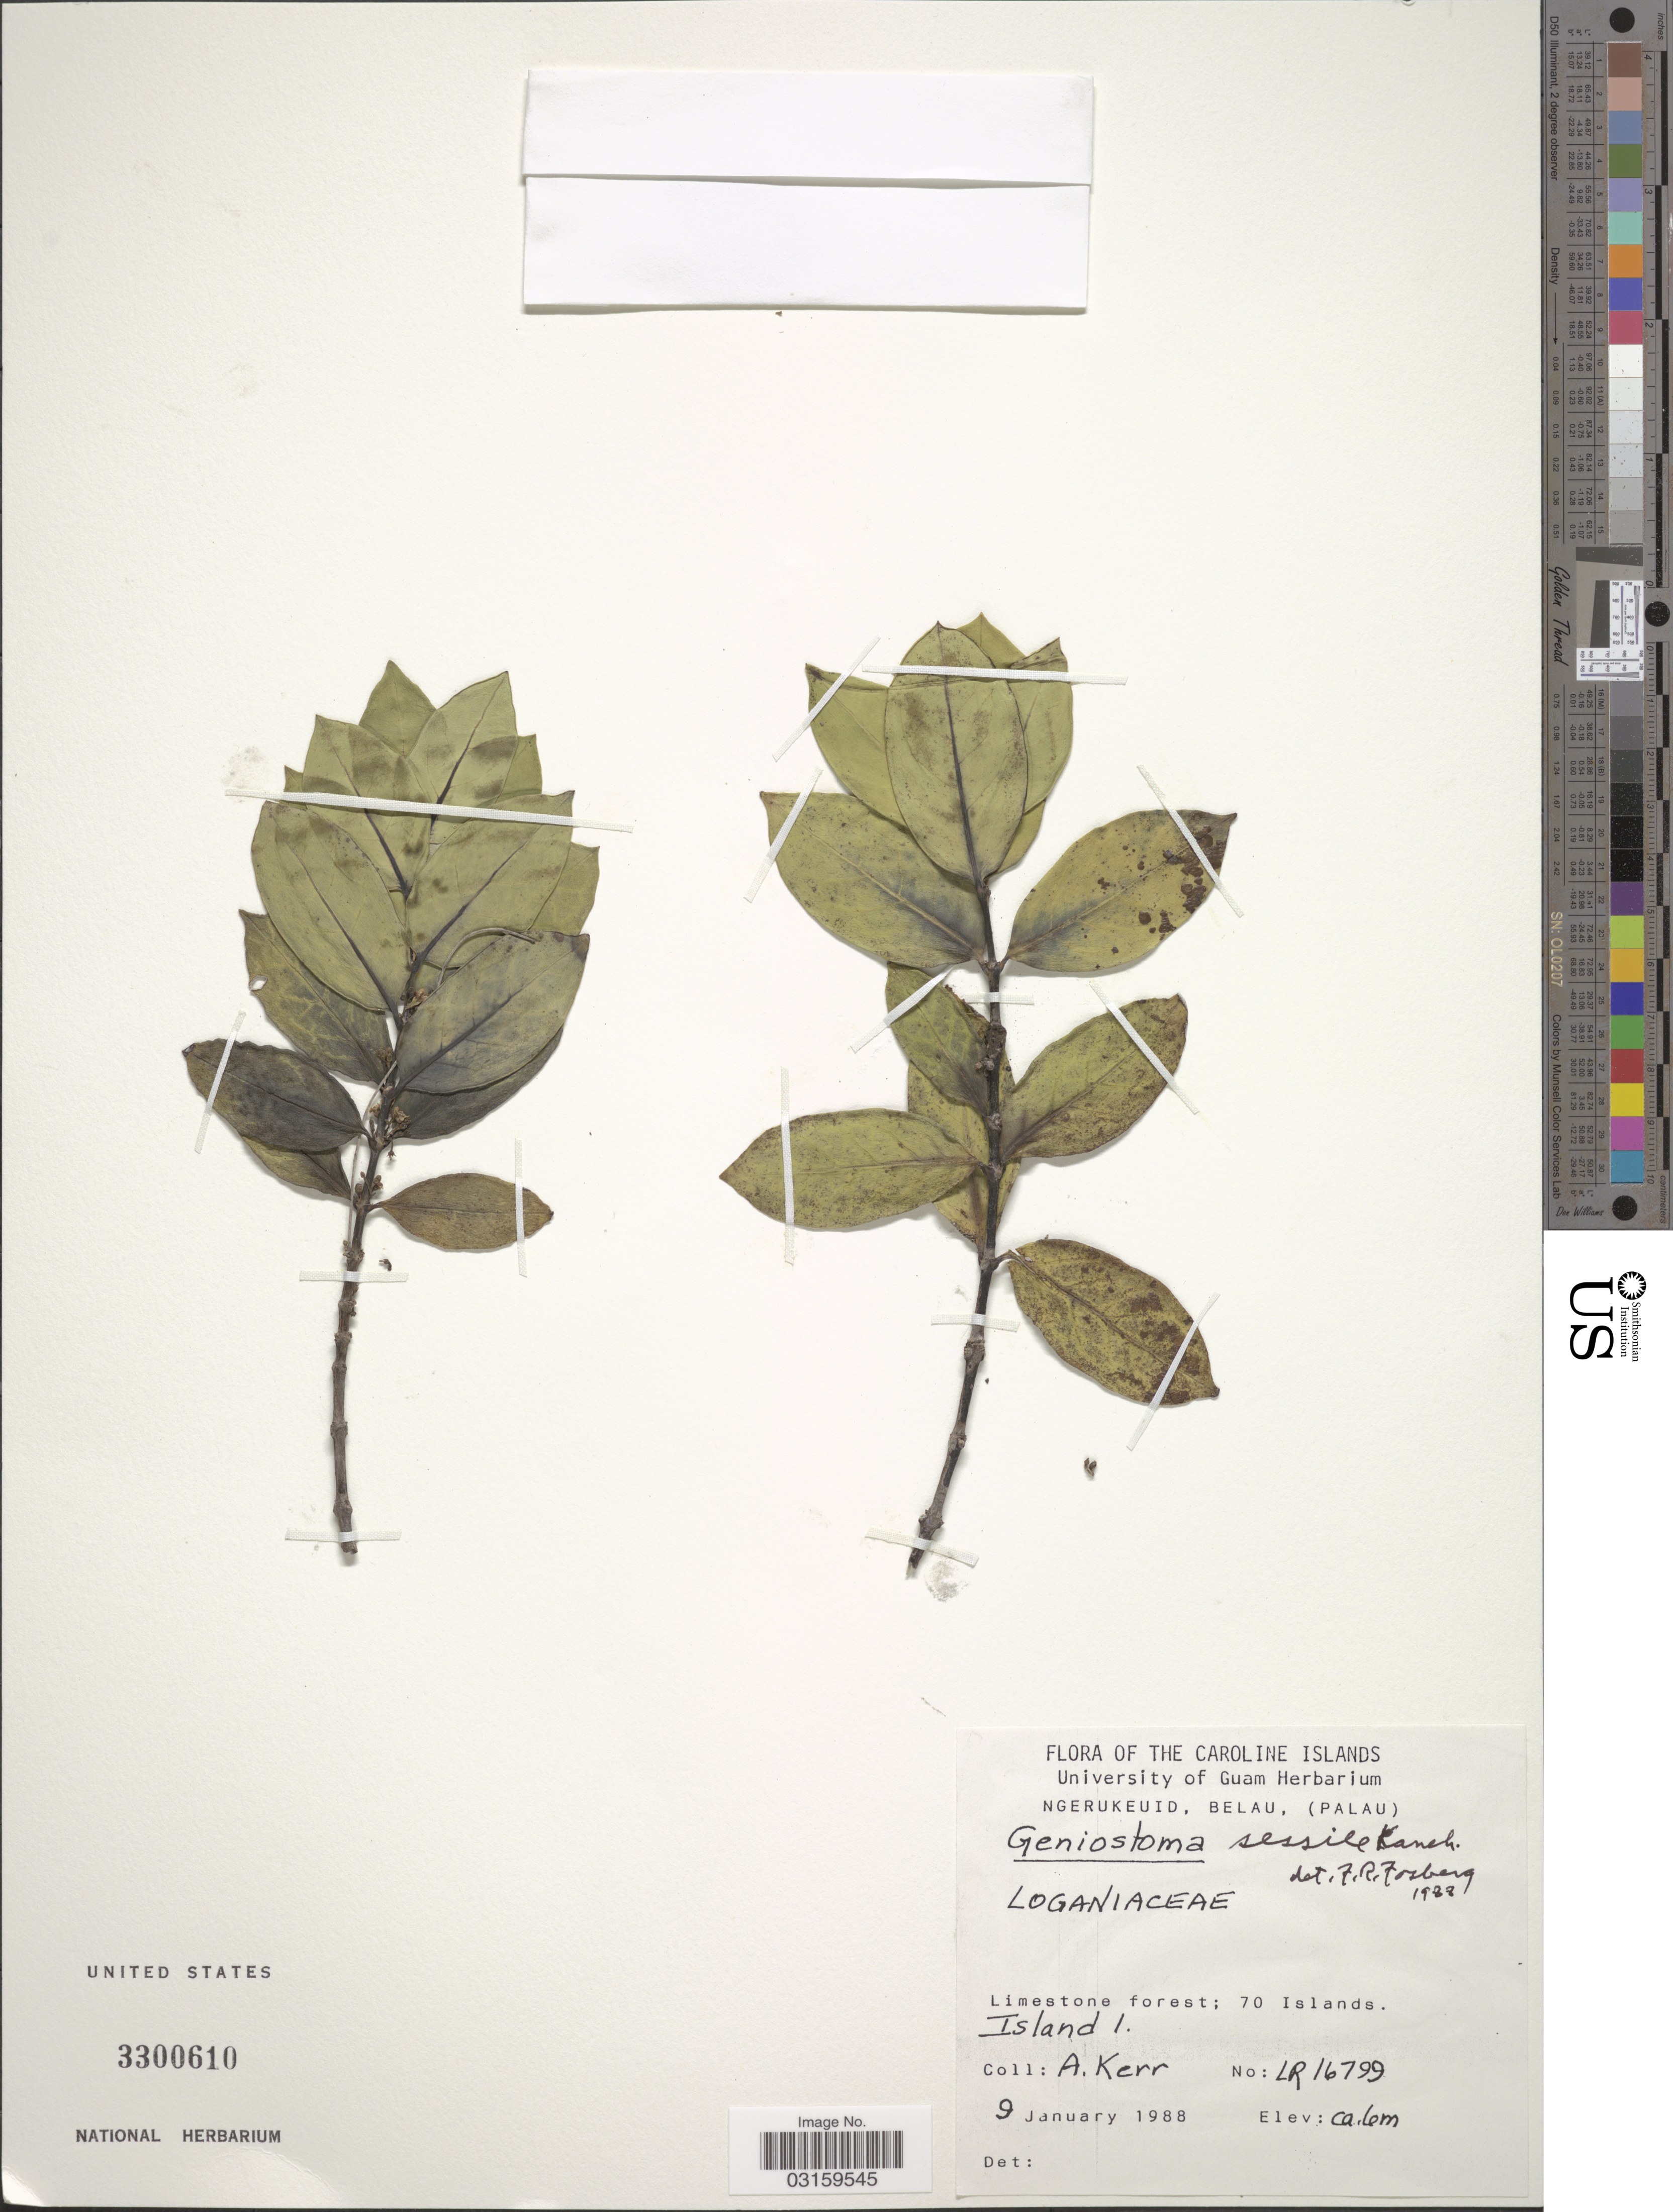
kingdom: Plantae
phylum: Tracheophyta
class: Magnoliopsida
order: Gentianales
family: Loganiaceae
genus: Geniostoma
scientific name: Geniostoma rupestre var. glaberrimum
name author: J.R. Forst. & G. Forst.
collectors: A. Kerr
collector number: LR16799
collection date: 1988-01-09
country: Palau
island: Ngerukeuid [Orukuizu]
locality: Caroline Islands. Ngerukeuid, Belau, (Palau). Limestone forest; 70 Islands. Island I.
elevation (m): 6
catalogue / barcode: US 3300610